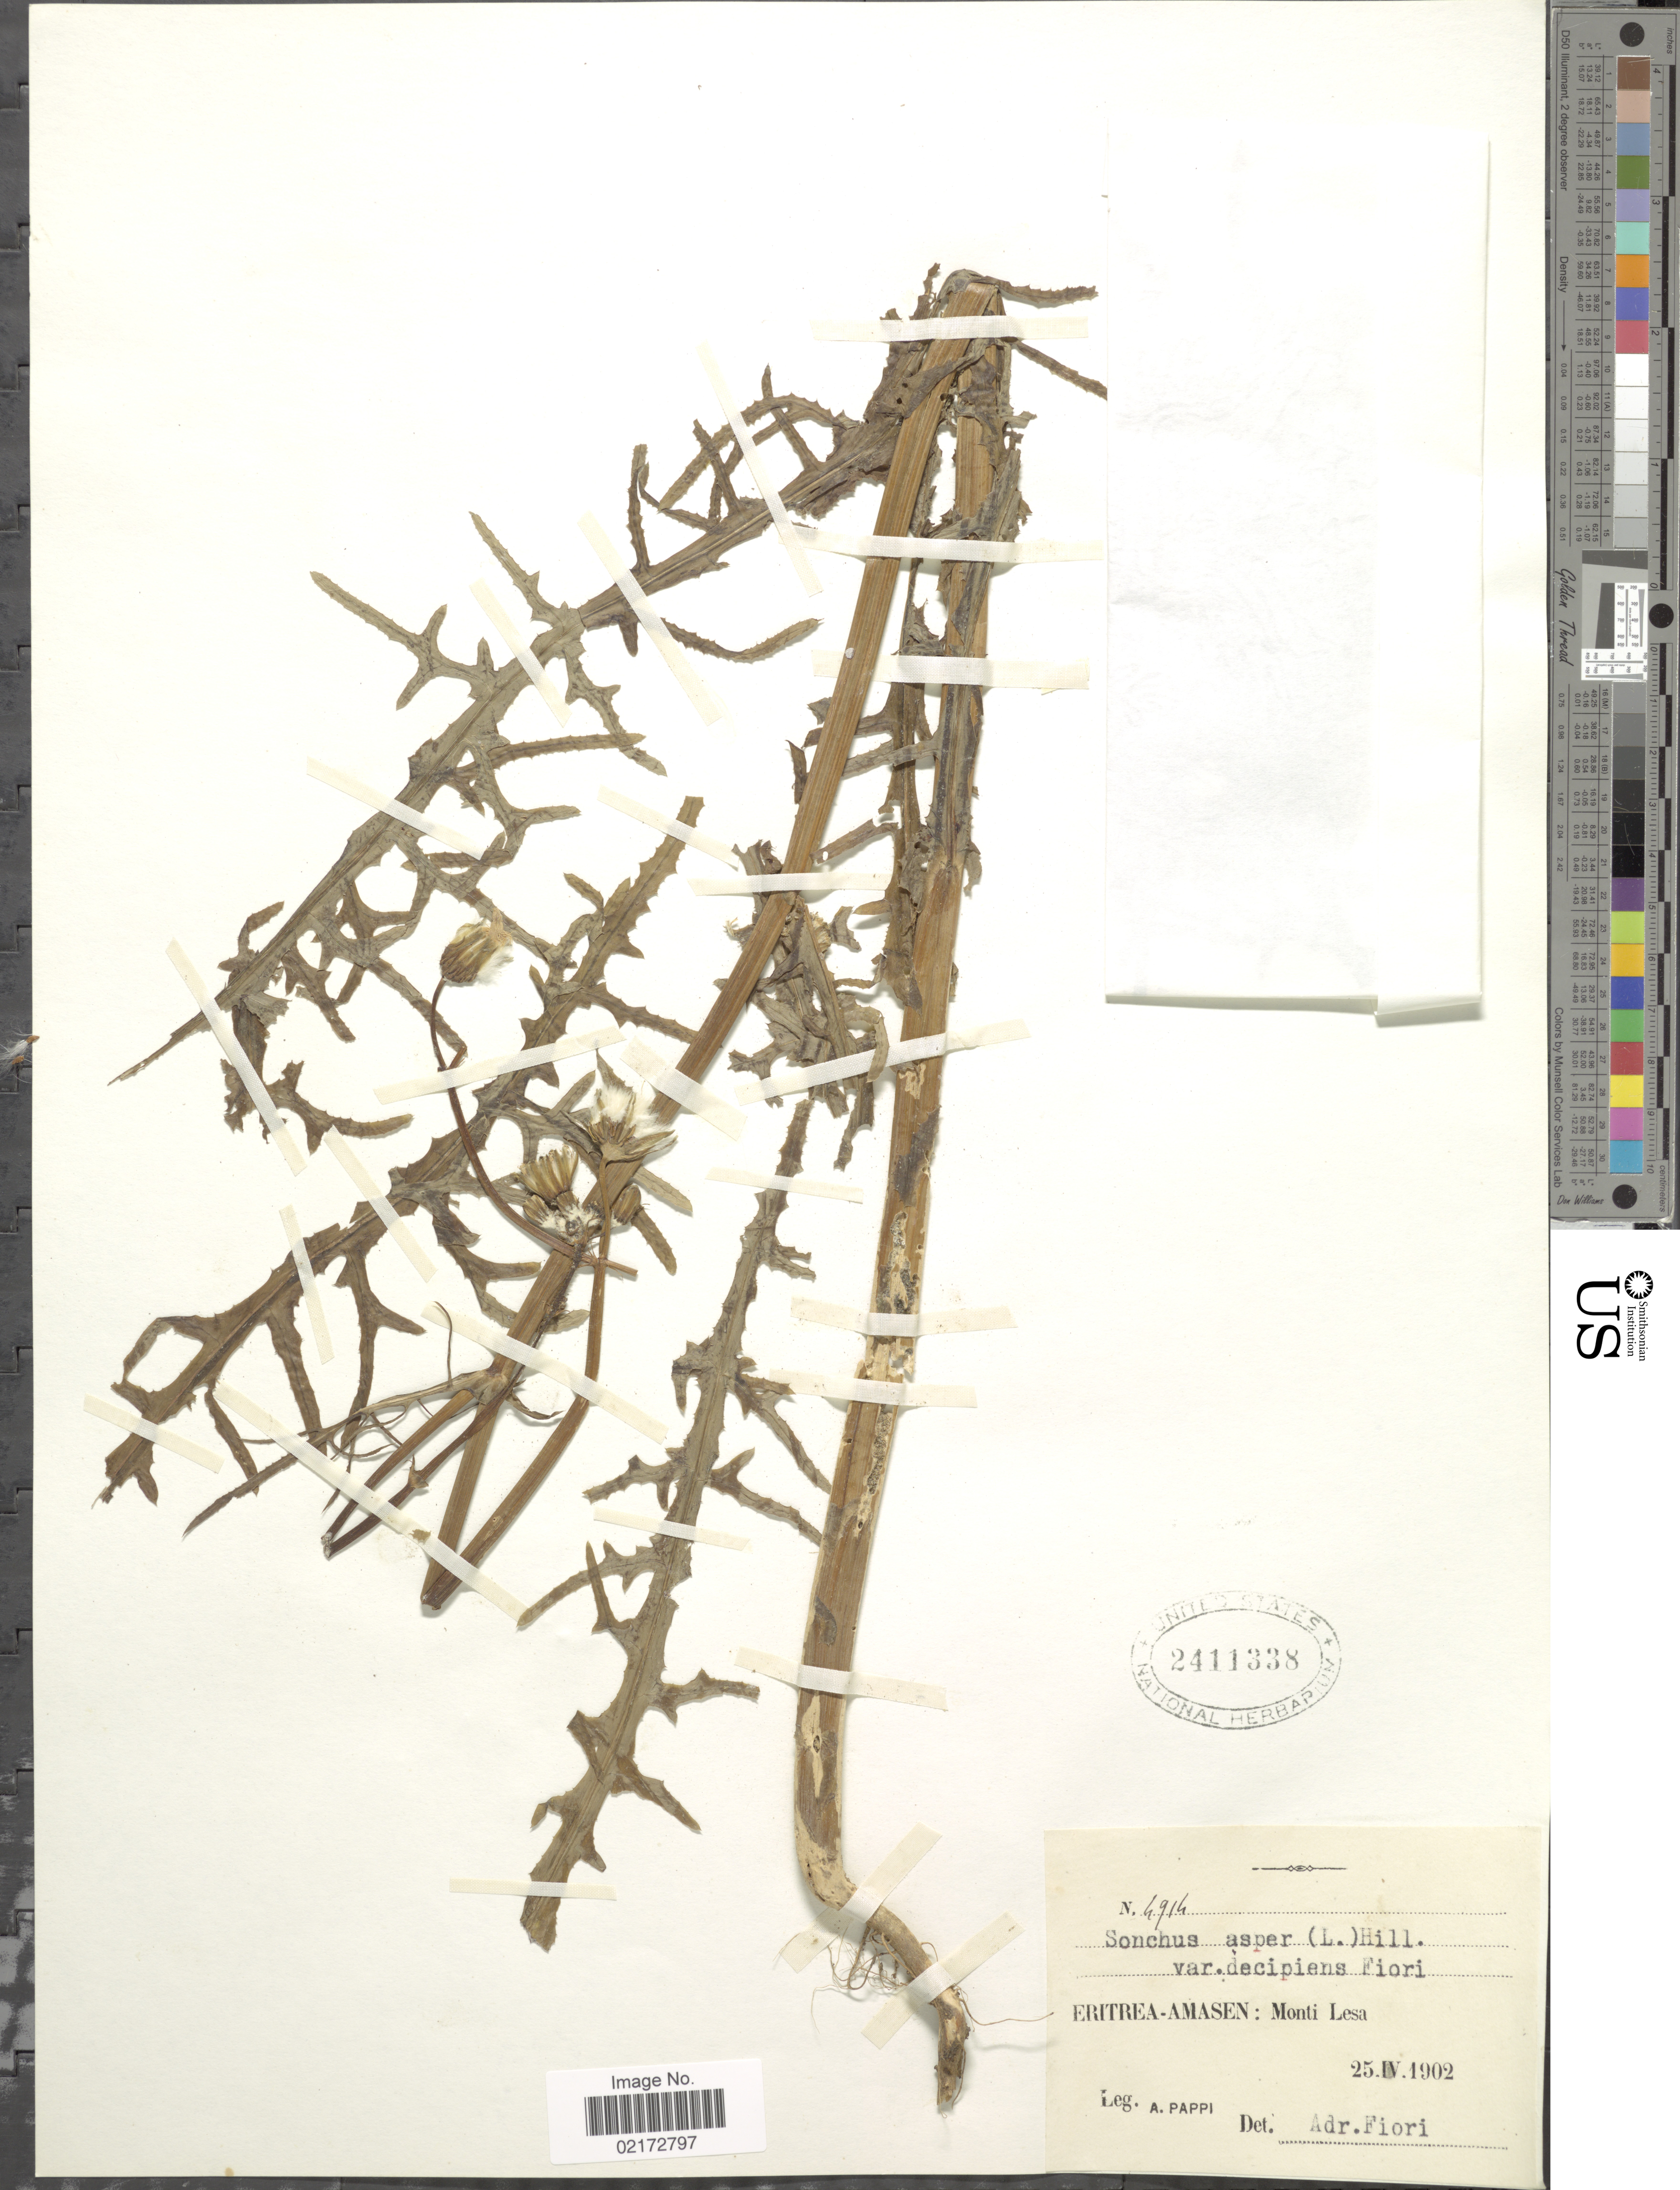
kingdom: Plantae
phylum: Tracheophyta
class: Magnoliopsida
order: Asterales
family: Asteraceae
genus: Sonchus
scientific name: Sonchus asper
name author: (L.) Hill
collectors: A. Pappi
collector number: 4914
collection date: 1902-04-25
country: Eritrea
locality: Eritrea-Amasen: Monti Lesa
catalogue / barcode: US 2411338